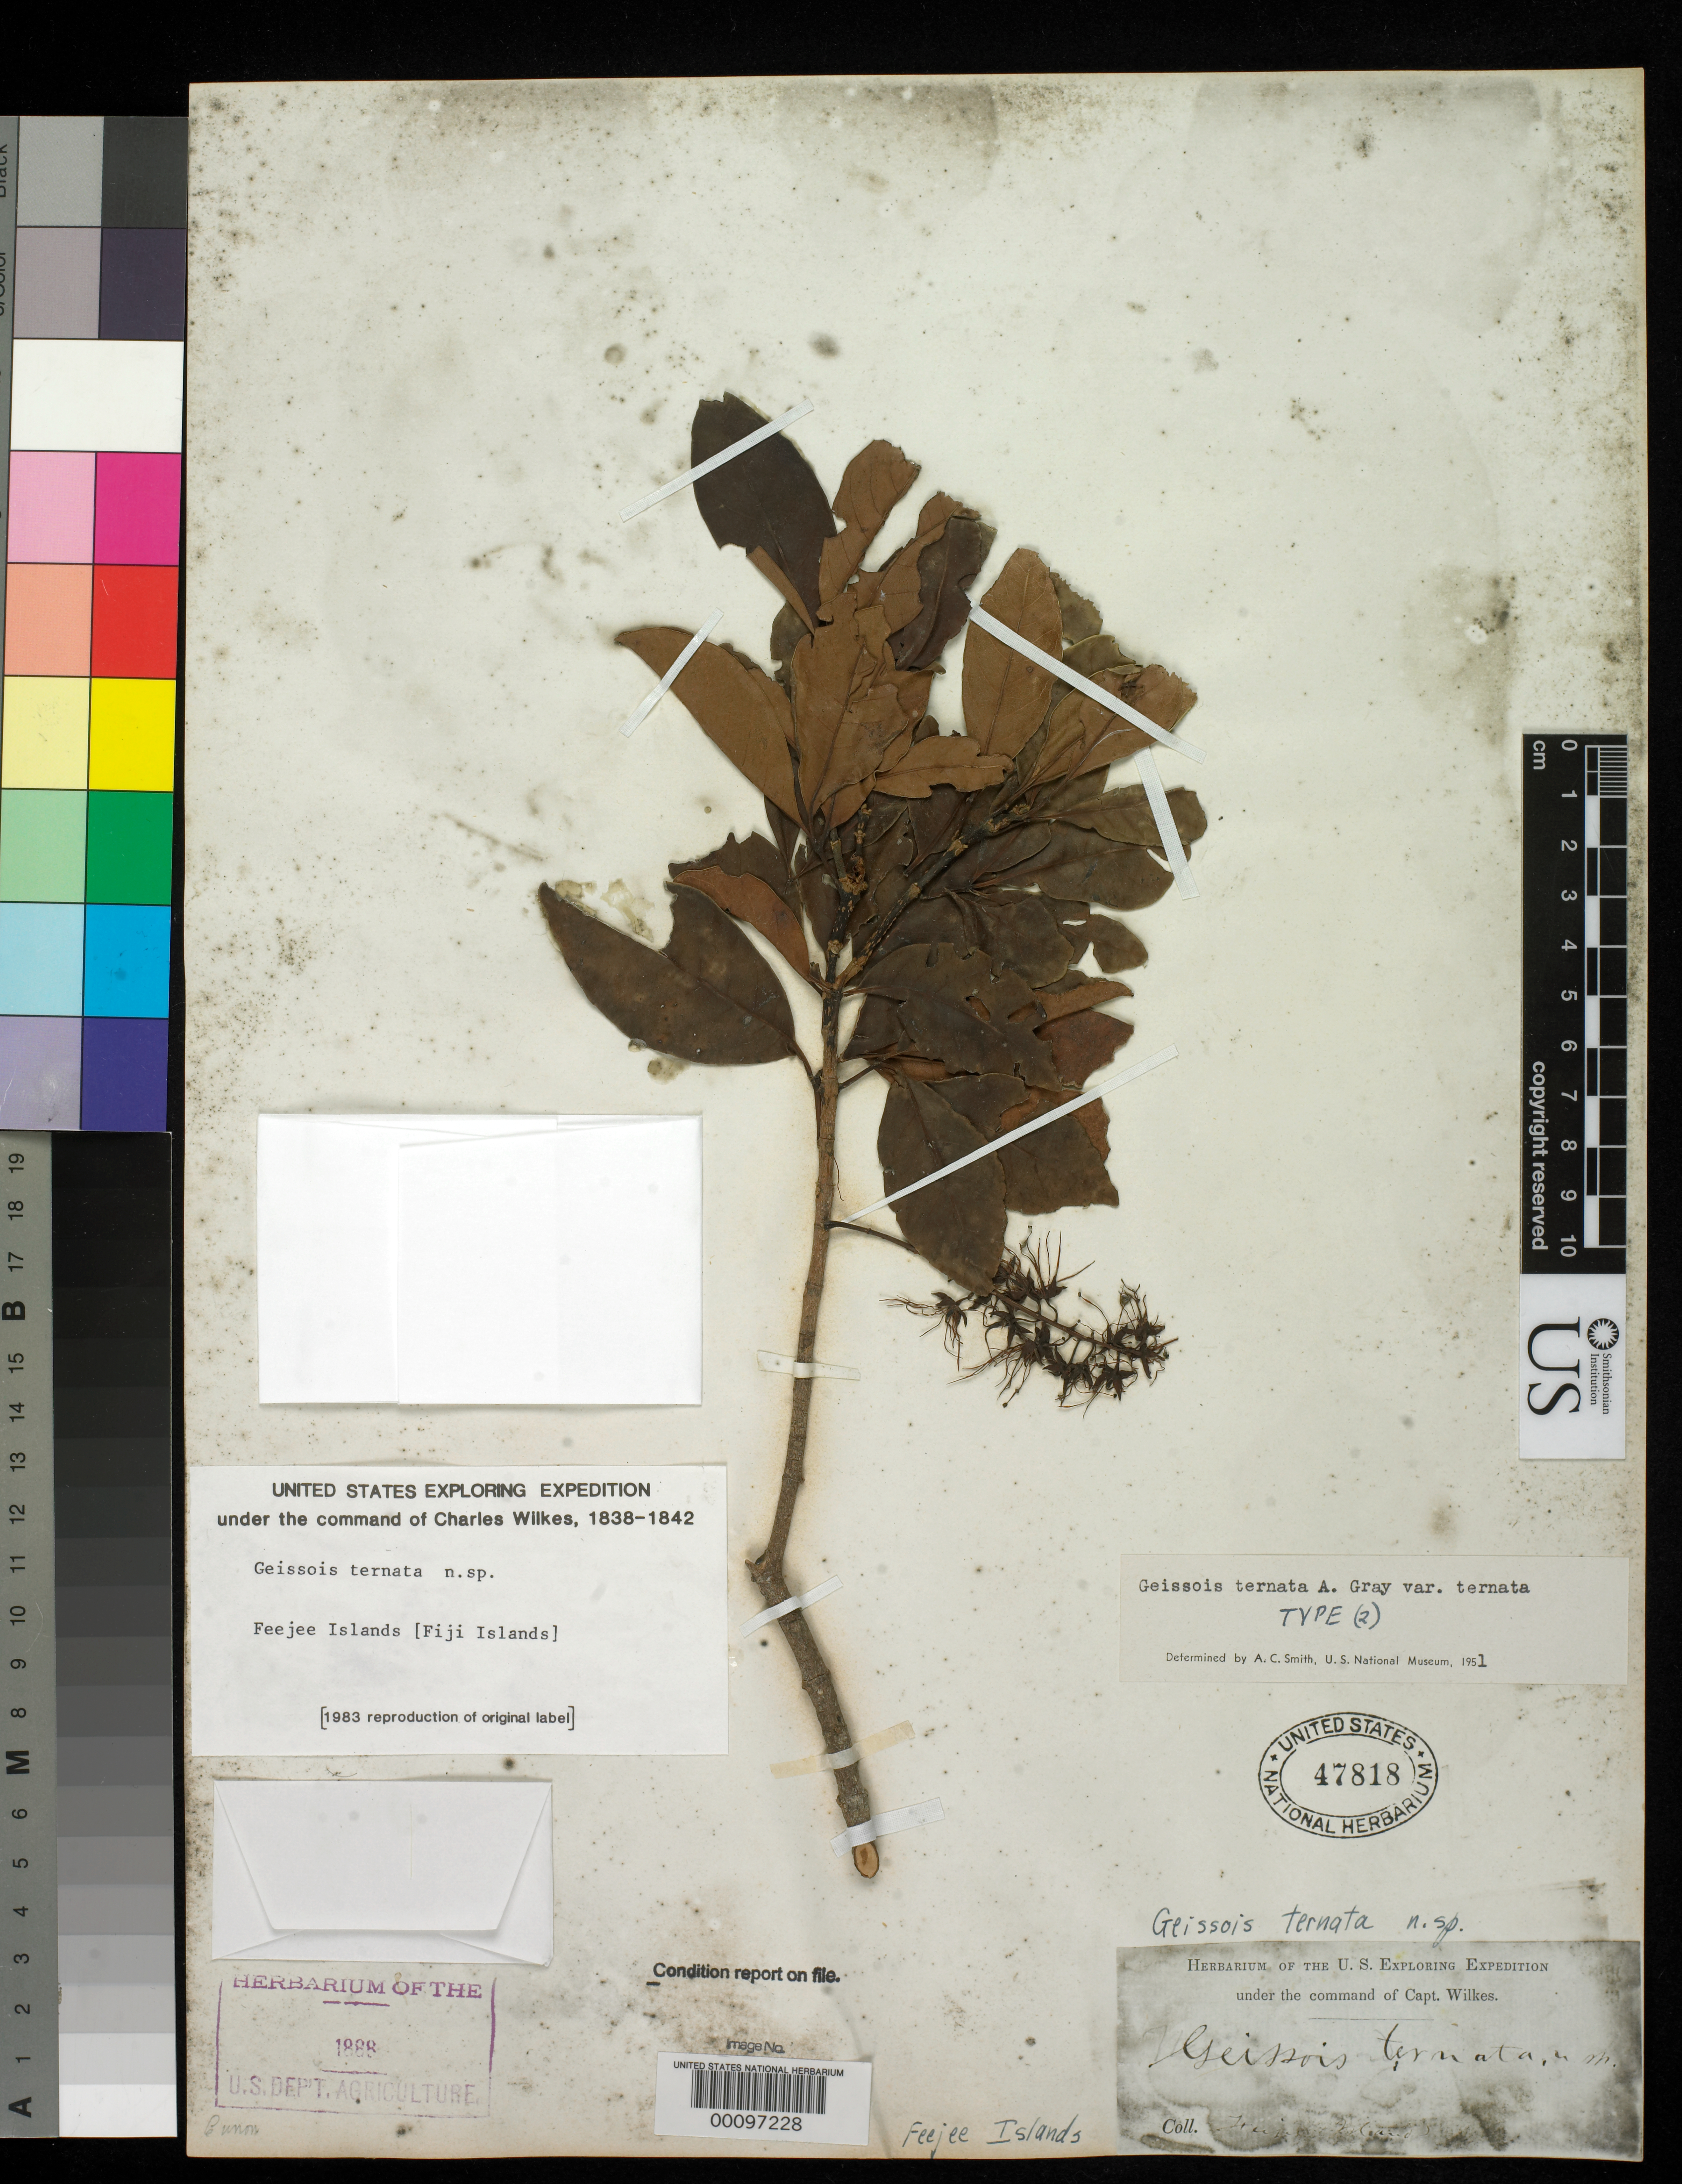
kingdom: Plantae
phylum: Tracheophyta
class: Magnoliopsida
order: Oxalidales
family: Cunoniaceae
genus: Geissois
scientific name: Geissois ternata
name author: A. Gray in Wilkes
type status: Type Collection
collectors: Wilkes Explor. Exped.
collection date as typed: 1838 to -- --- 1842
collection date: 1838/1842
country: Fiji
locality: Muthuata I. and Ovolau I.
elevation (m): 152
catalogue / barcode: US 47818